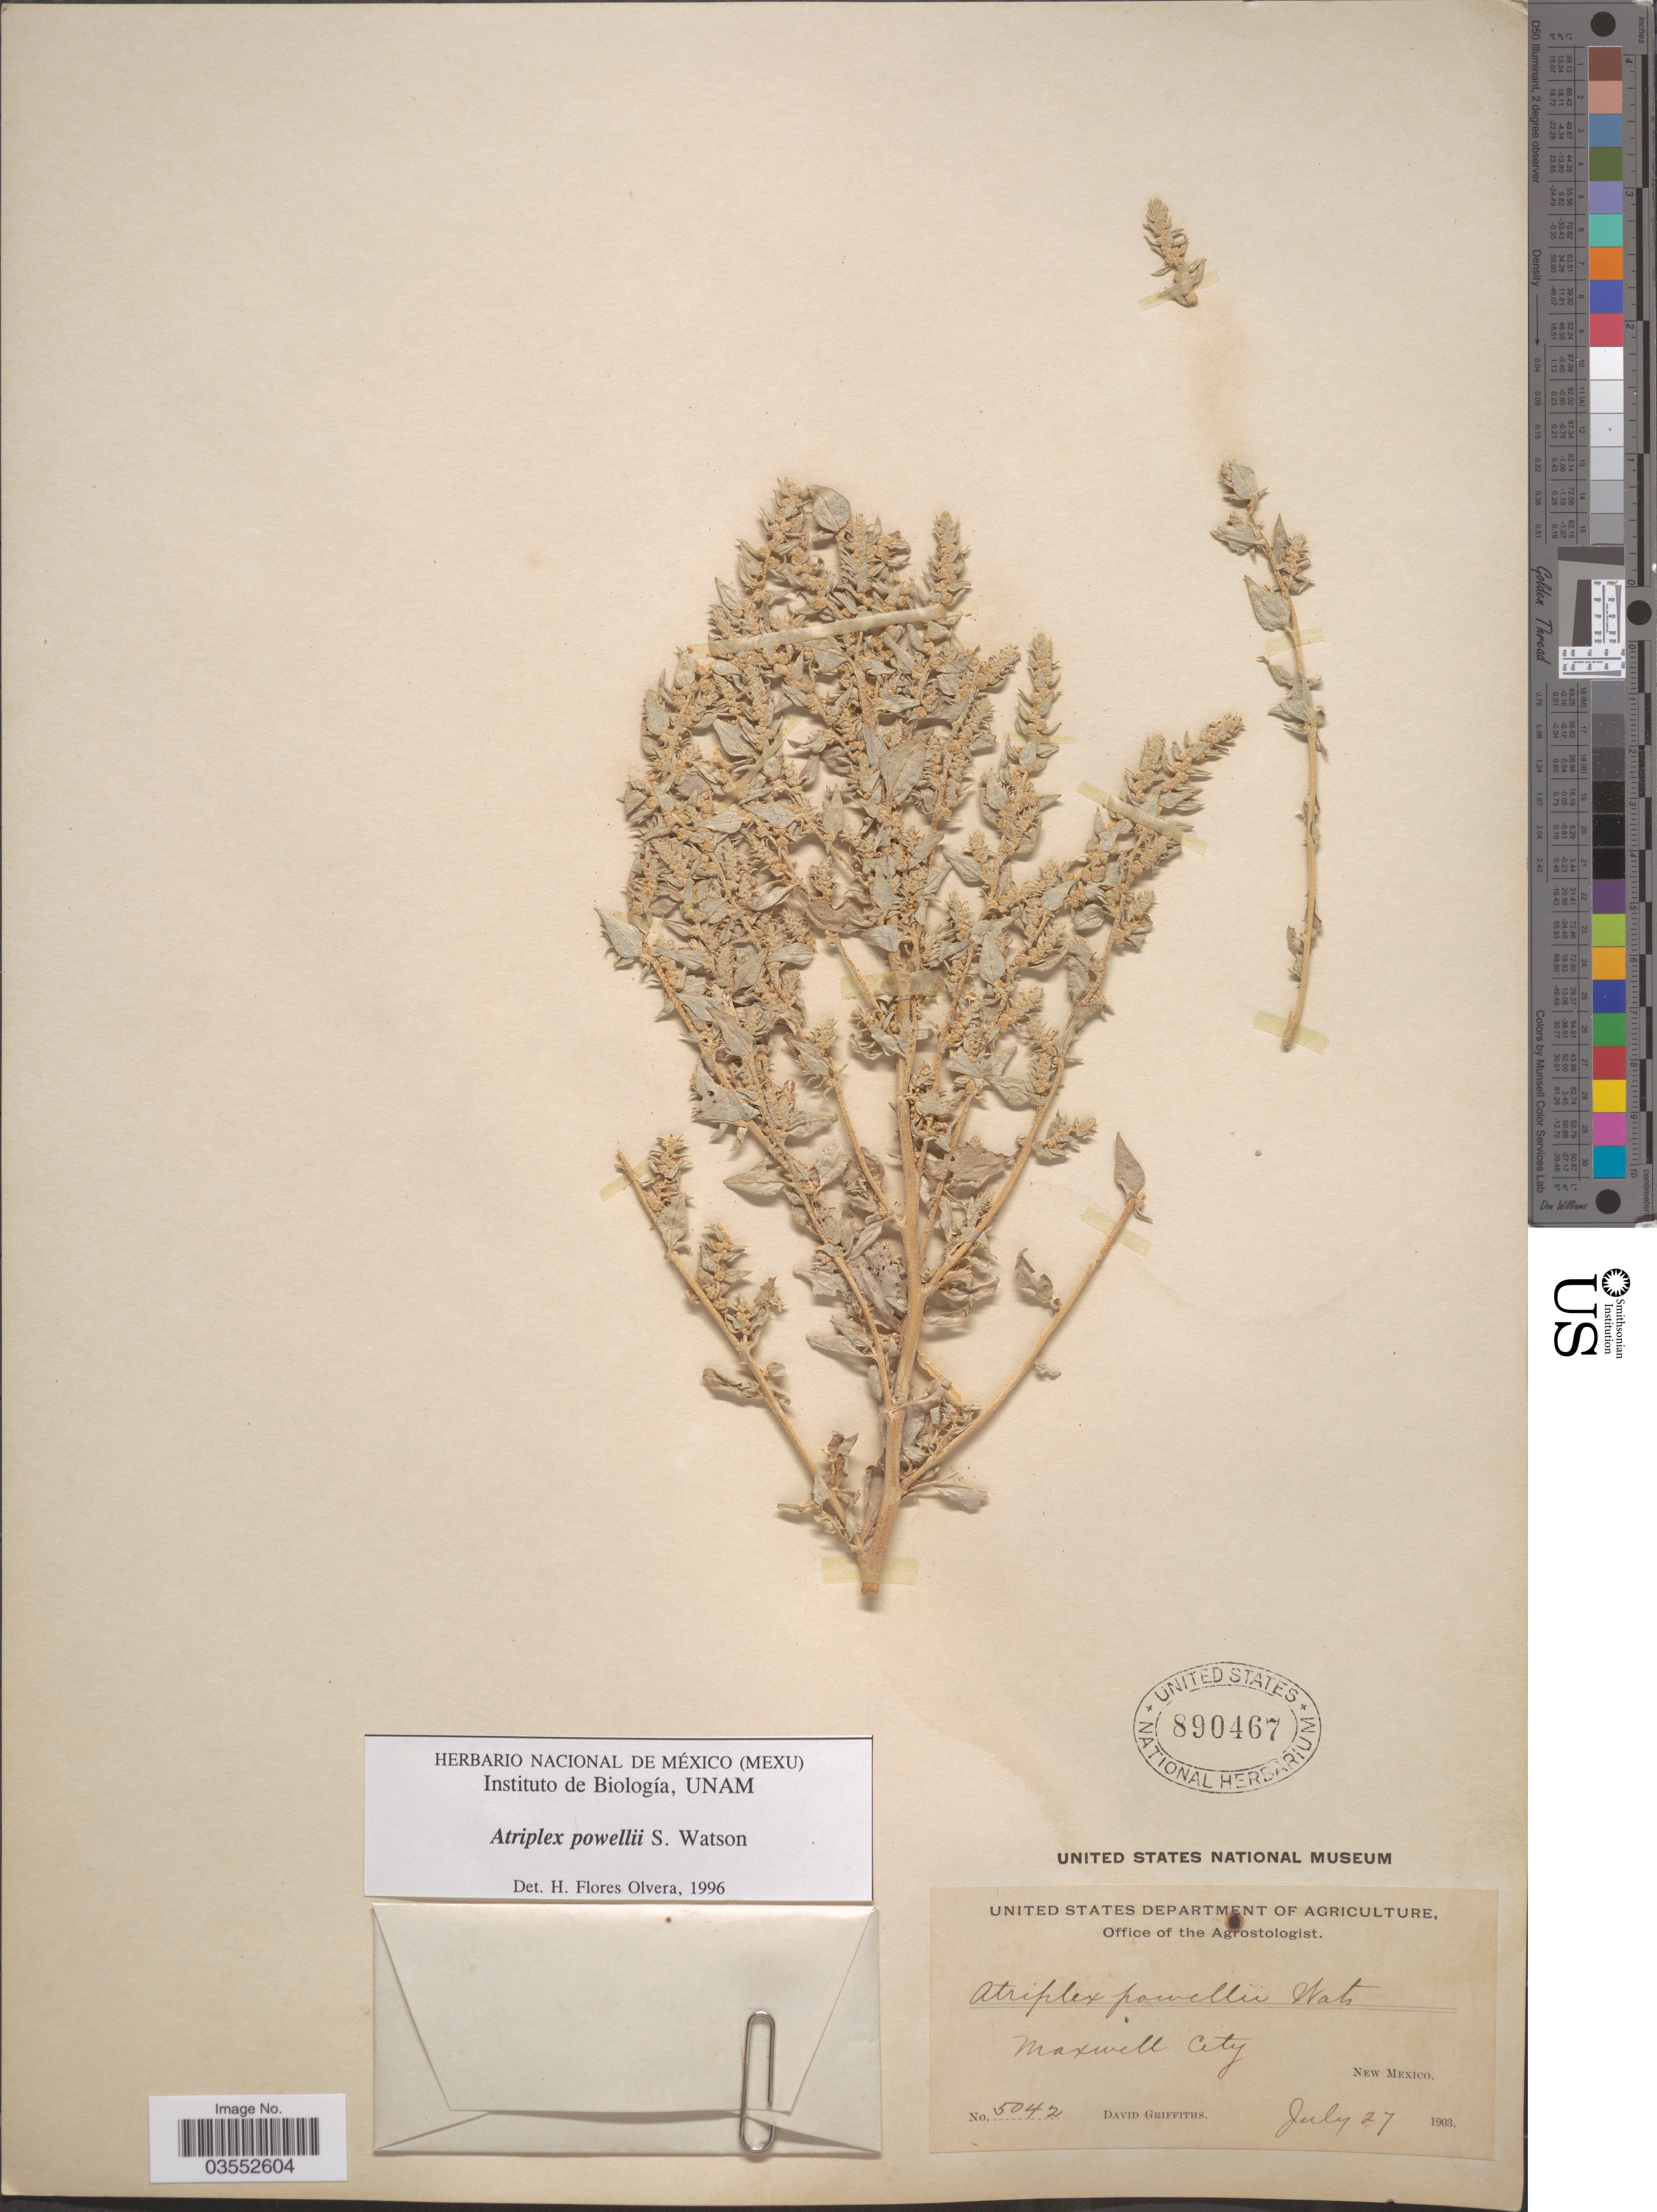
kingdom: Plantae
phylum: Tracheophyta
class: Magnoliopsida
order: Caryophyllales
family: Amaranthaceae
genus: Atriplex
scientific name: Atriplex powellii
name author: S. Watson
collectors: D. Griffiths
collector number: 5042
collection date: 1903-07-27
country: United States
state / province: New Mexico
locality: Maxwell City.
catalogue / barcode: US 890467